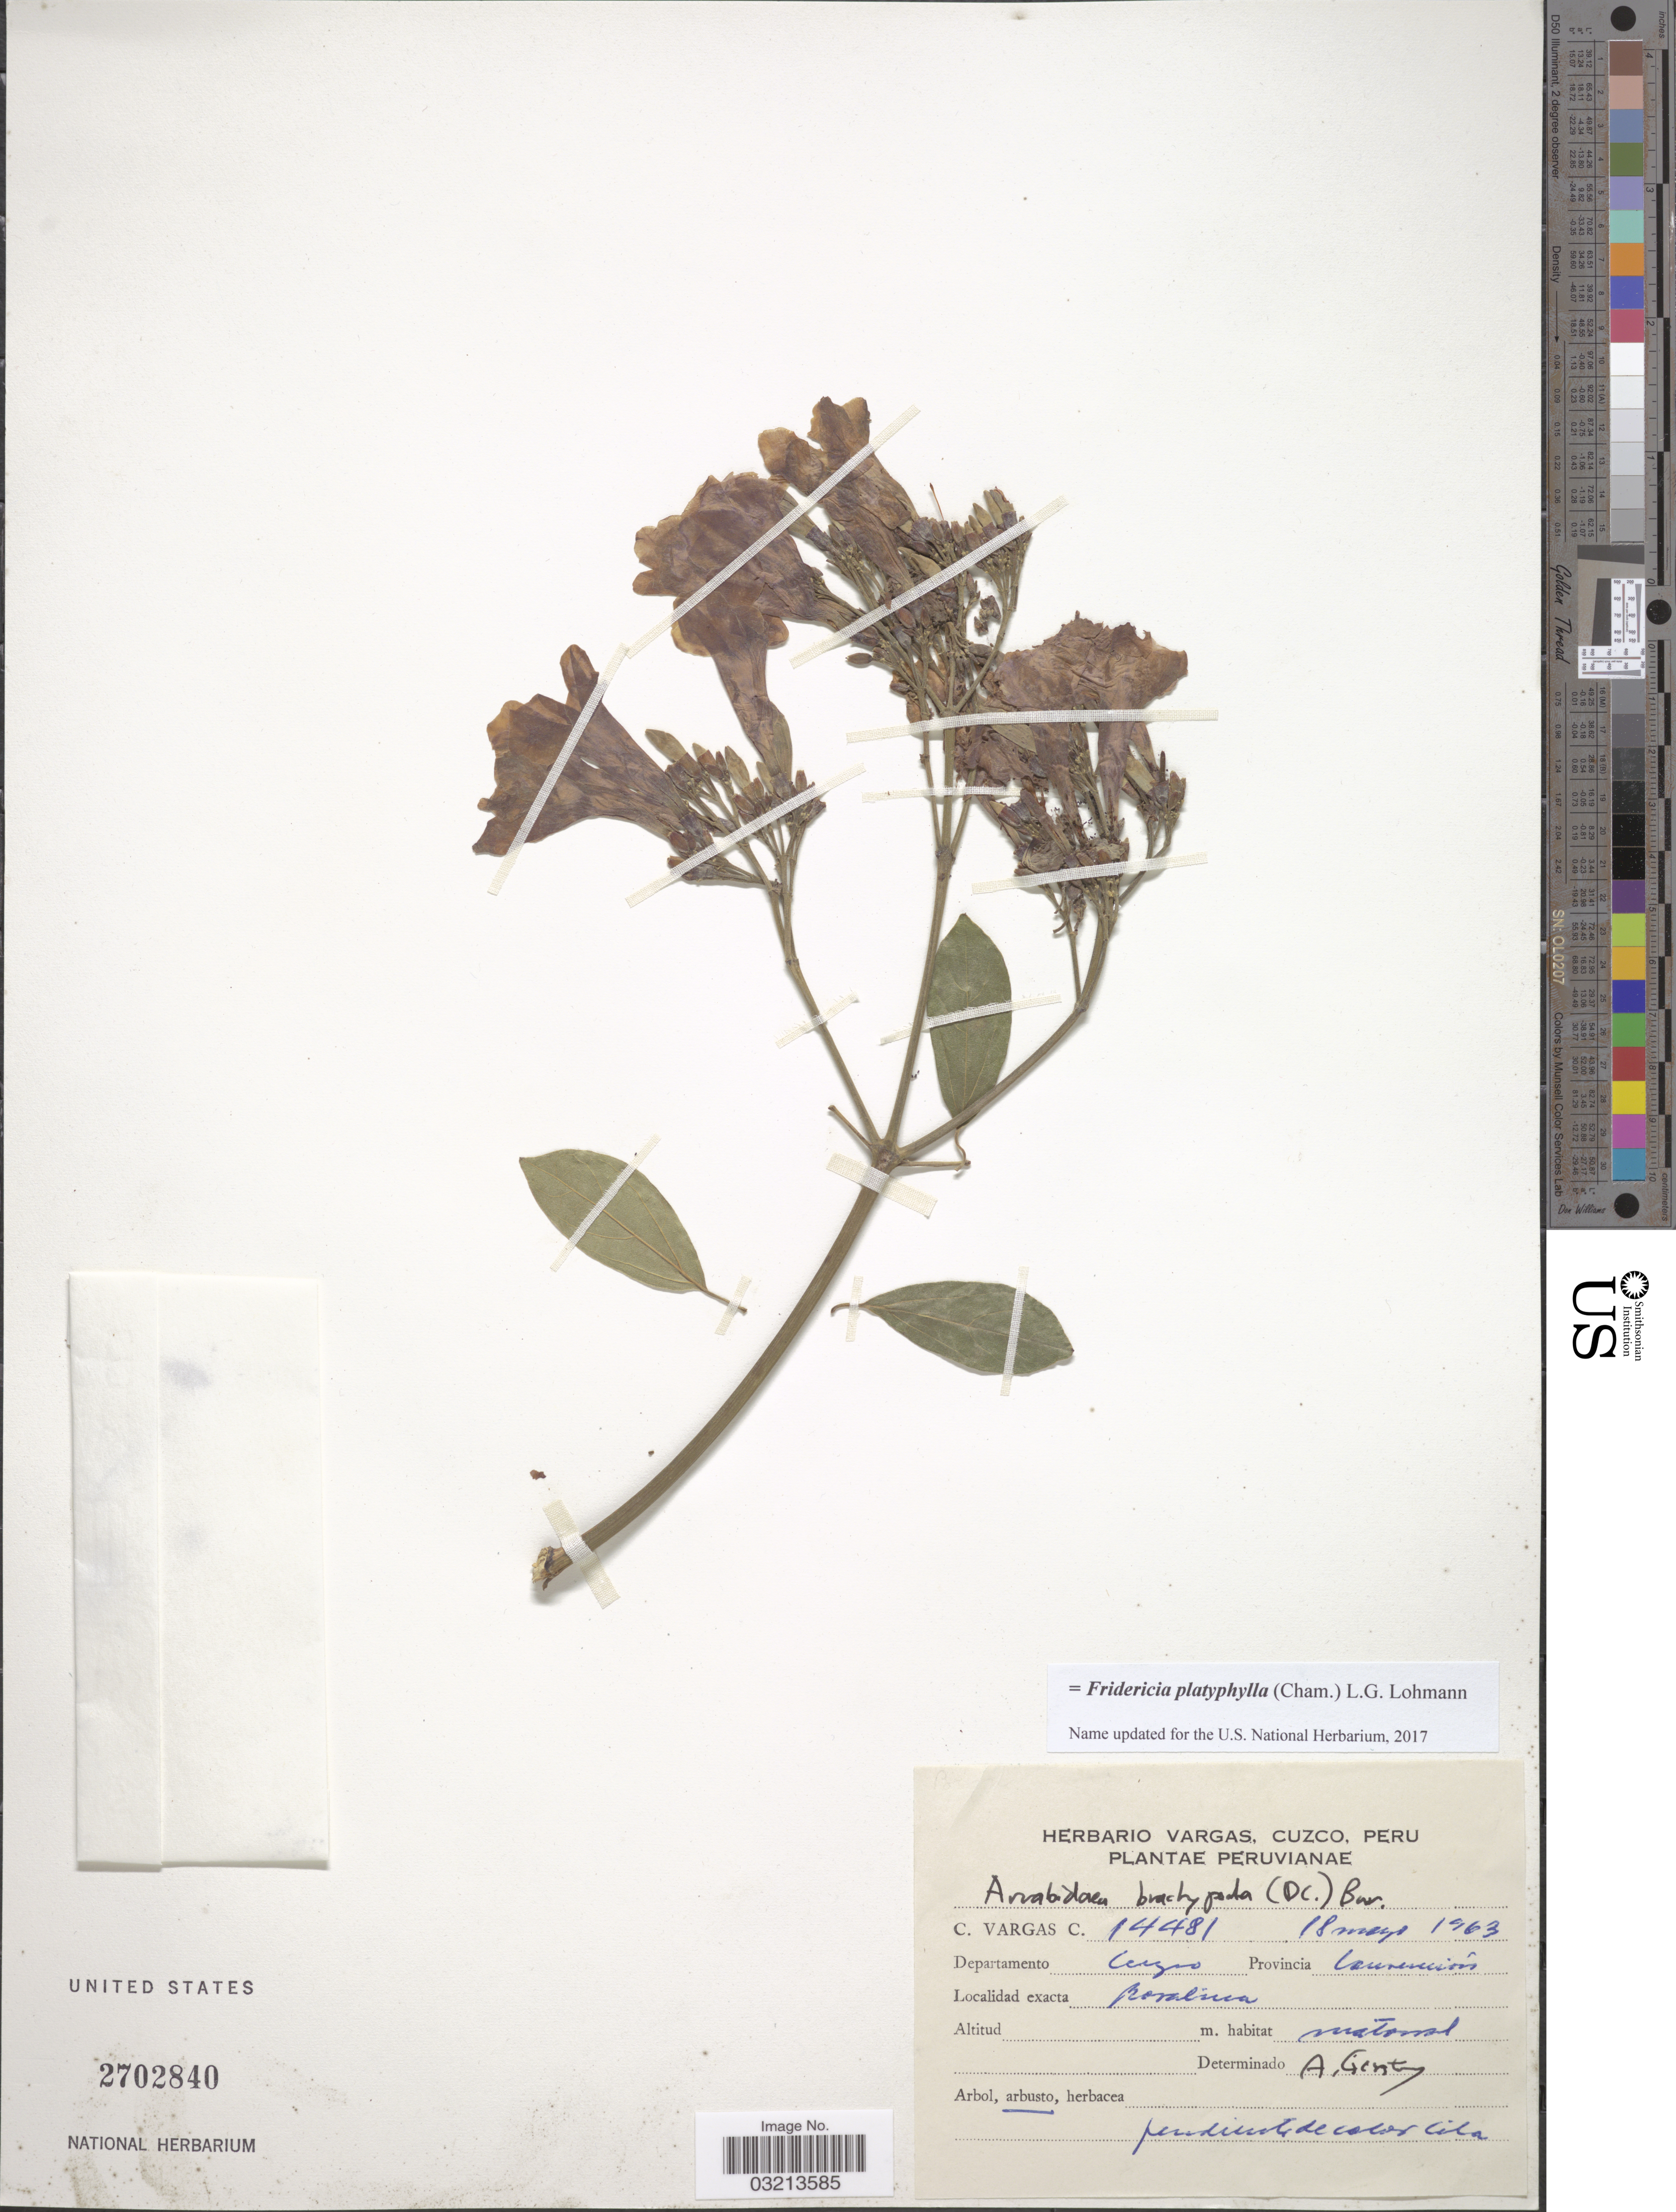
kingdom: Plantae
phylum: Tracheophyta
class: Magnoliopsida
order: Lamiales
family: Bignoniaceae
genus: Fridericia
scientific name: Fridericia platyphylla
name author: (Cham.) L.G. Lohmann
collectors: C. Vargas Calderón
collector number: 14481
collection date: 1963-05-18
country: Peru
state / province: Cusco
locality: Rosalina, Provincia Convención, Departamento Cuzco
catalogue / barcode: US 2702840